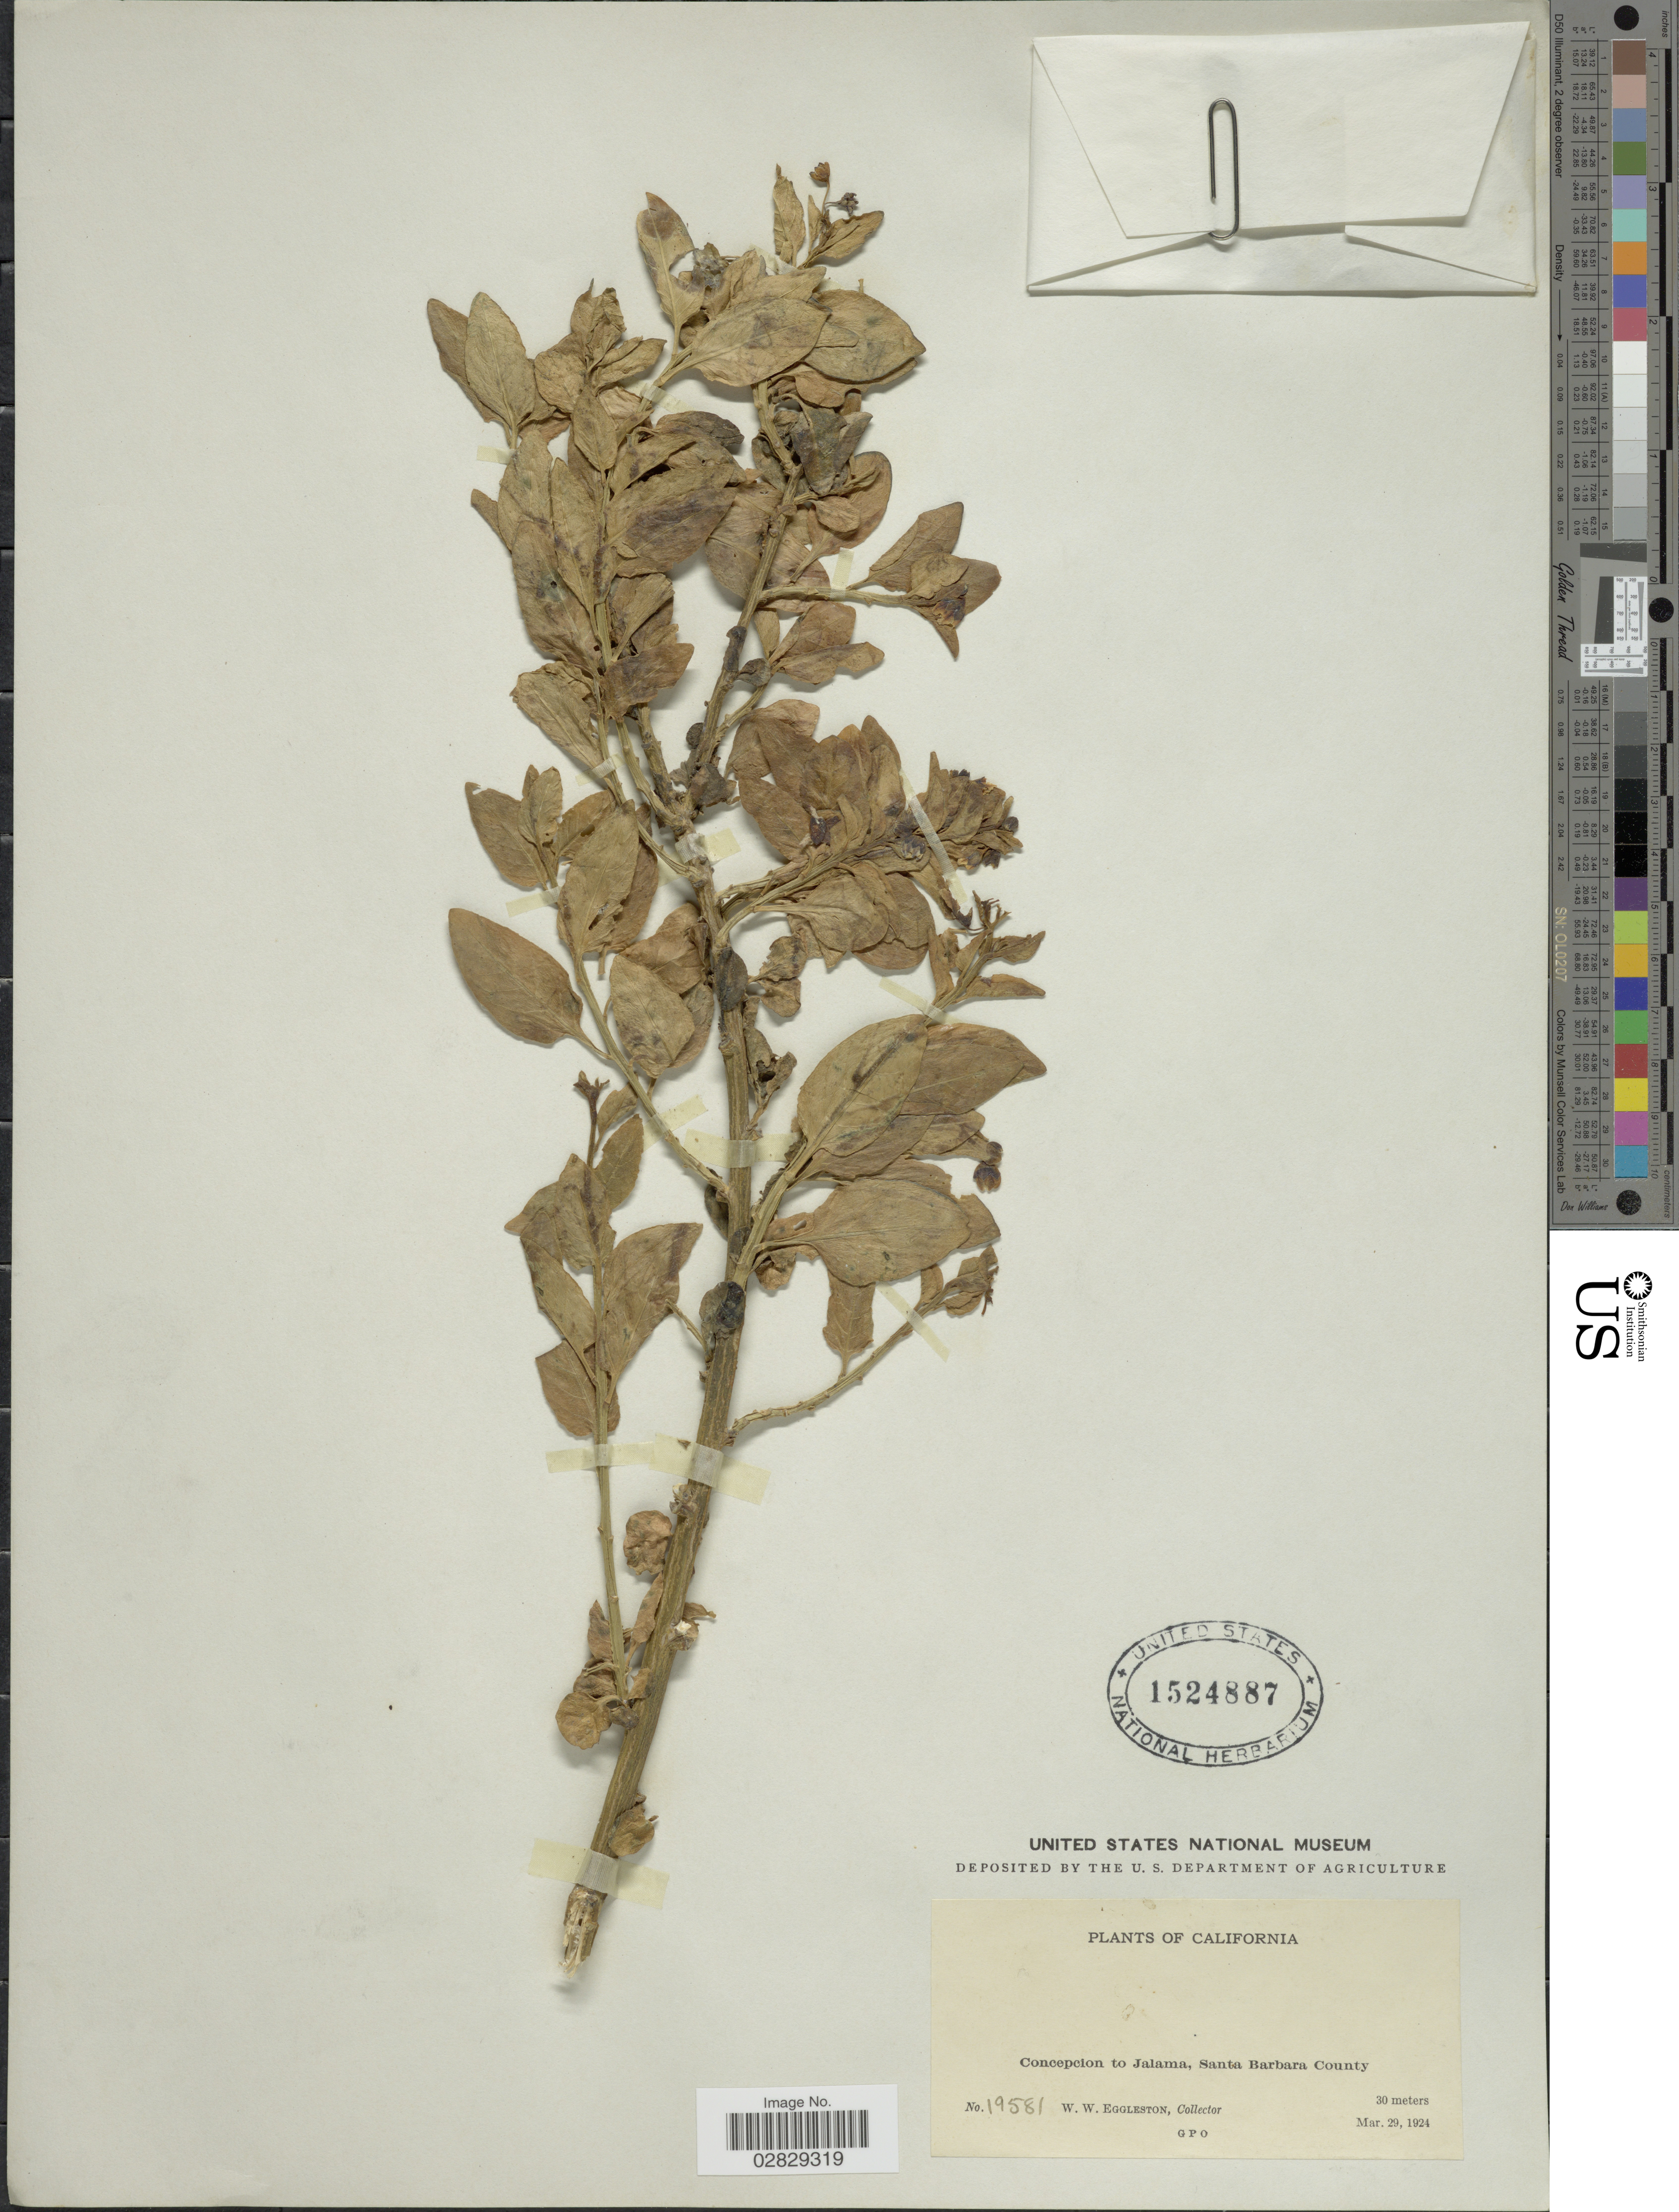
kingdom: Plantae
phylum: Tracheophyta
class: Magnoliopsida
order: Solanales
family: Solanaceae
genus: Solanum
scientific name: Solanum sp.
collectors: W. W. Eggleston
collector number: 19581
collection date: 1924-03-29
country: United States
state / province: California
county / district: Santa Barbara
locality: Concepcion to Jalama, Santa Barbara County.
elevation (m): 30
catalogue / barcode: US 1524887